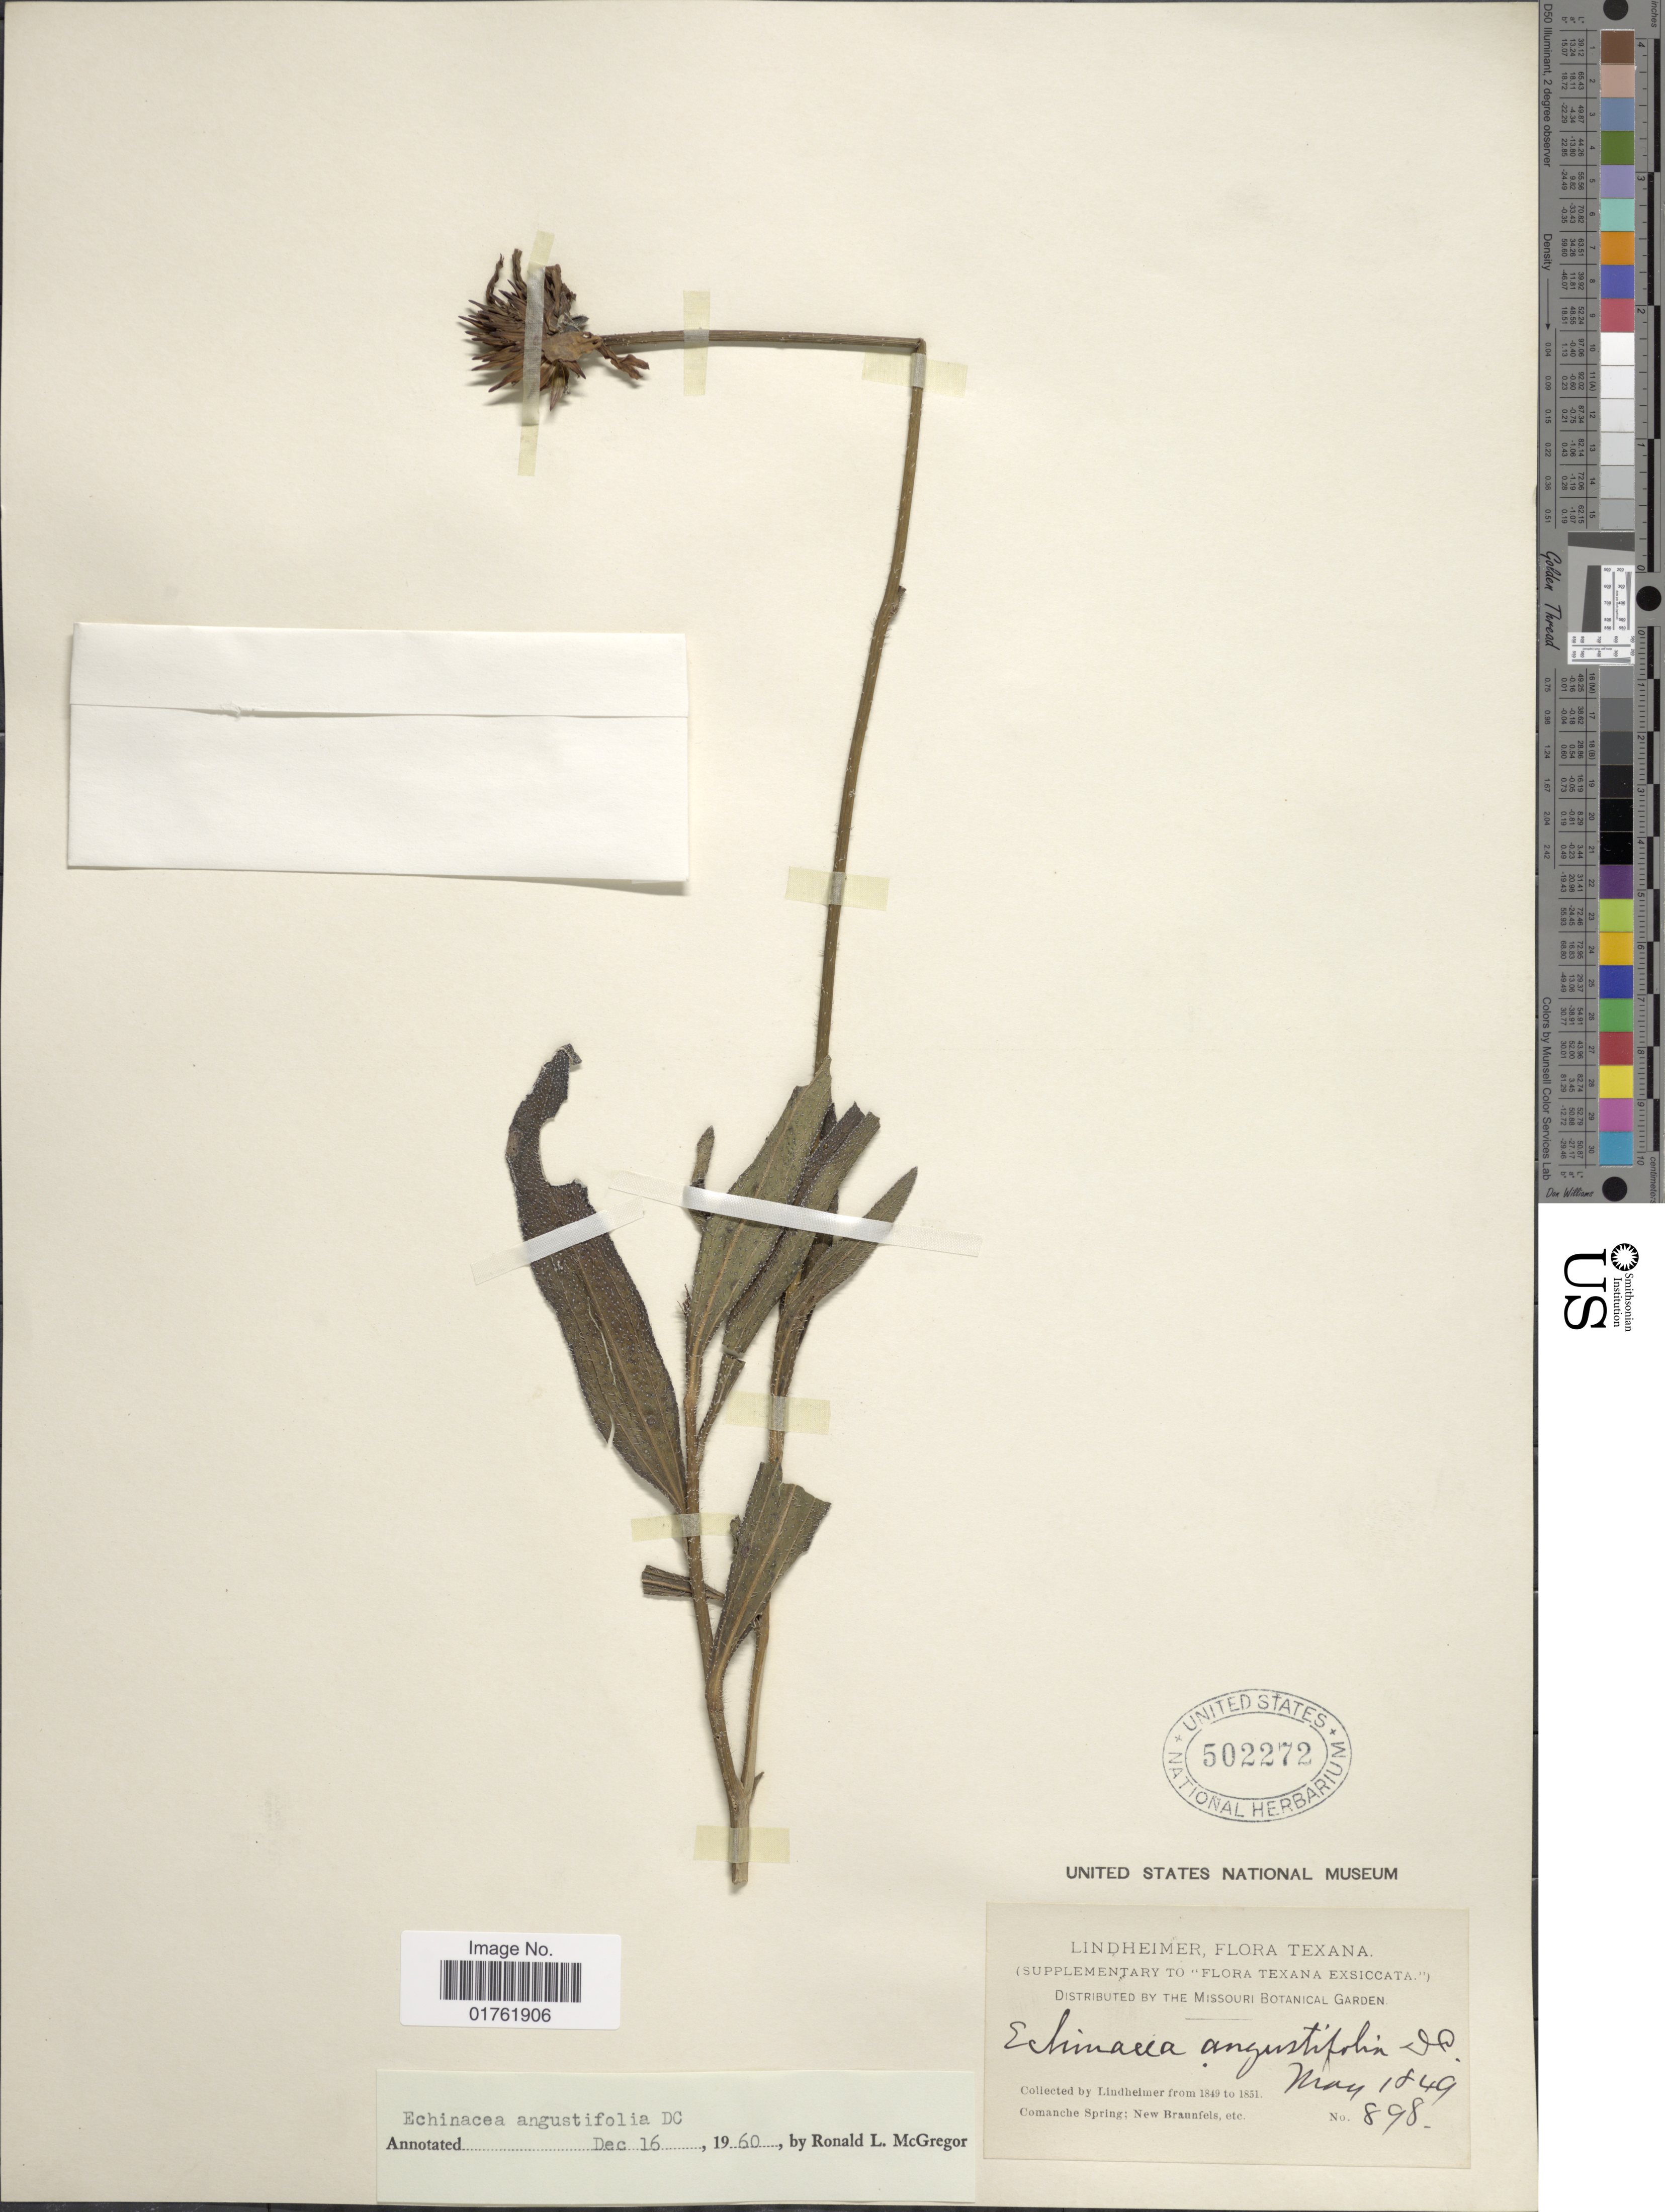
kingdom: Plantae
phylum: Tracheophyta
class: Magnoliopsida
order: Asterales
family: Asteraceae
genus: Echinacea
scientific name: Echinacea angustifolia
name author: DC.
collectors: -. Lindheimer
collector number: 898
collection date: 1849-05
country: United States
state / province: Texas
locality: Comanche Spring; New Braunfls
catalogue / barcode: US 502272